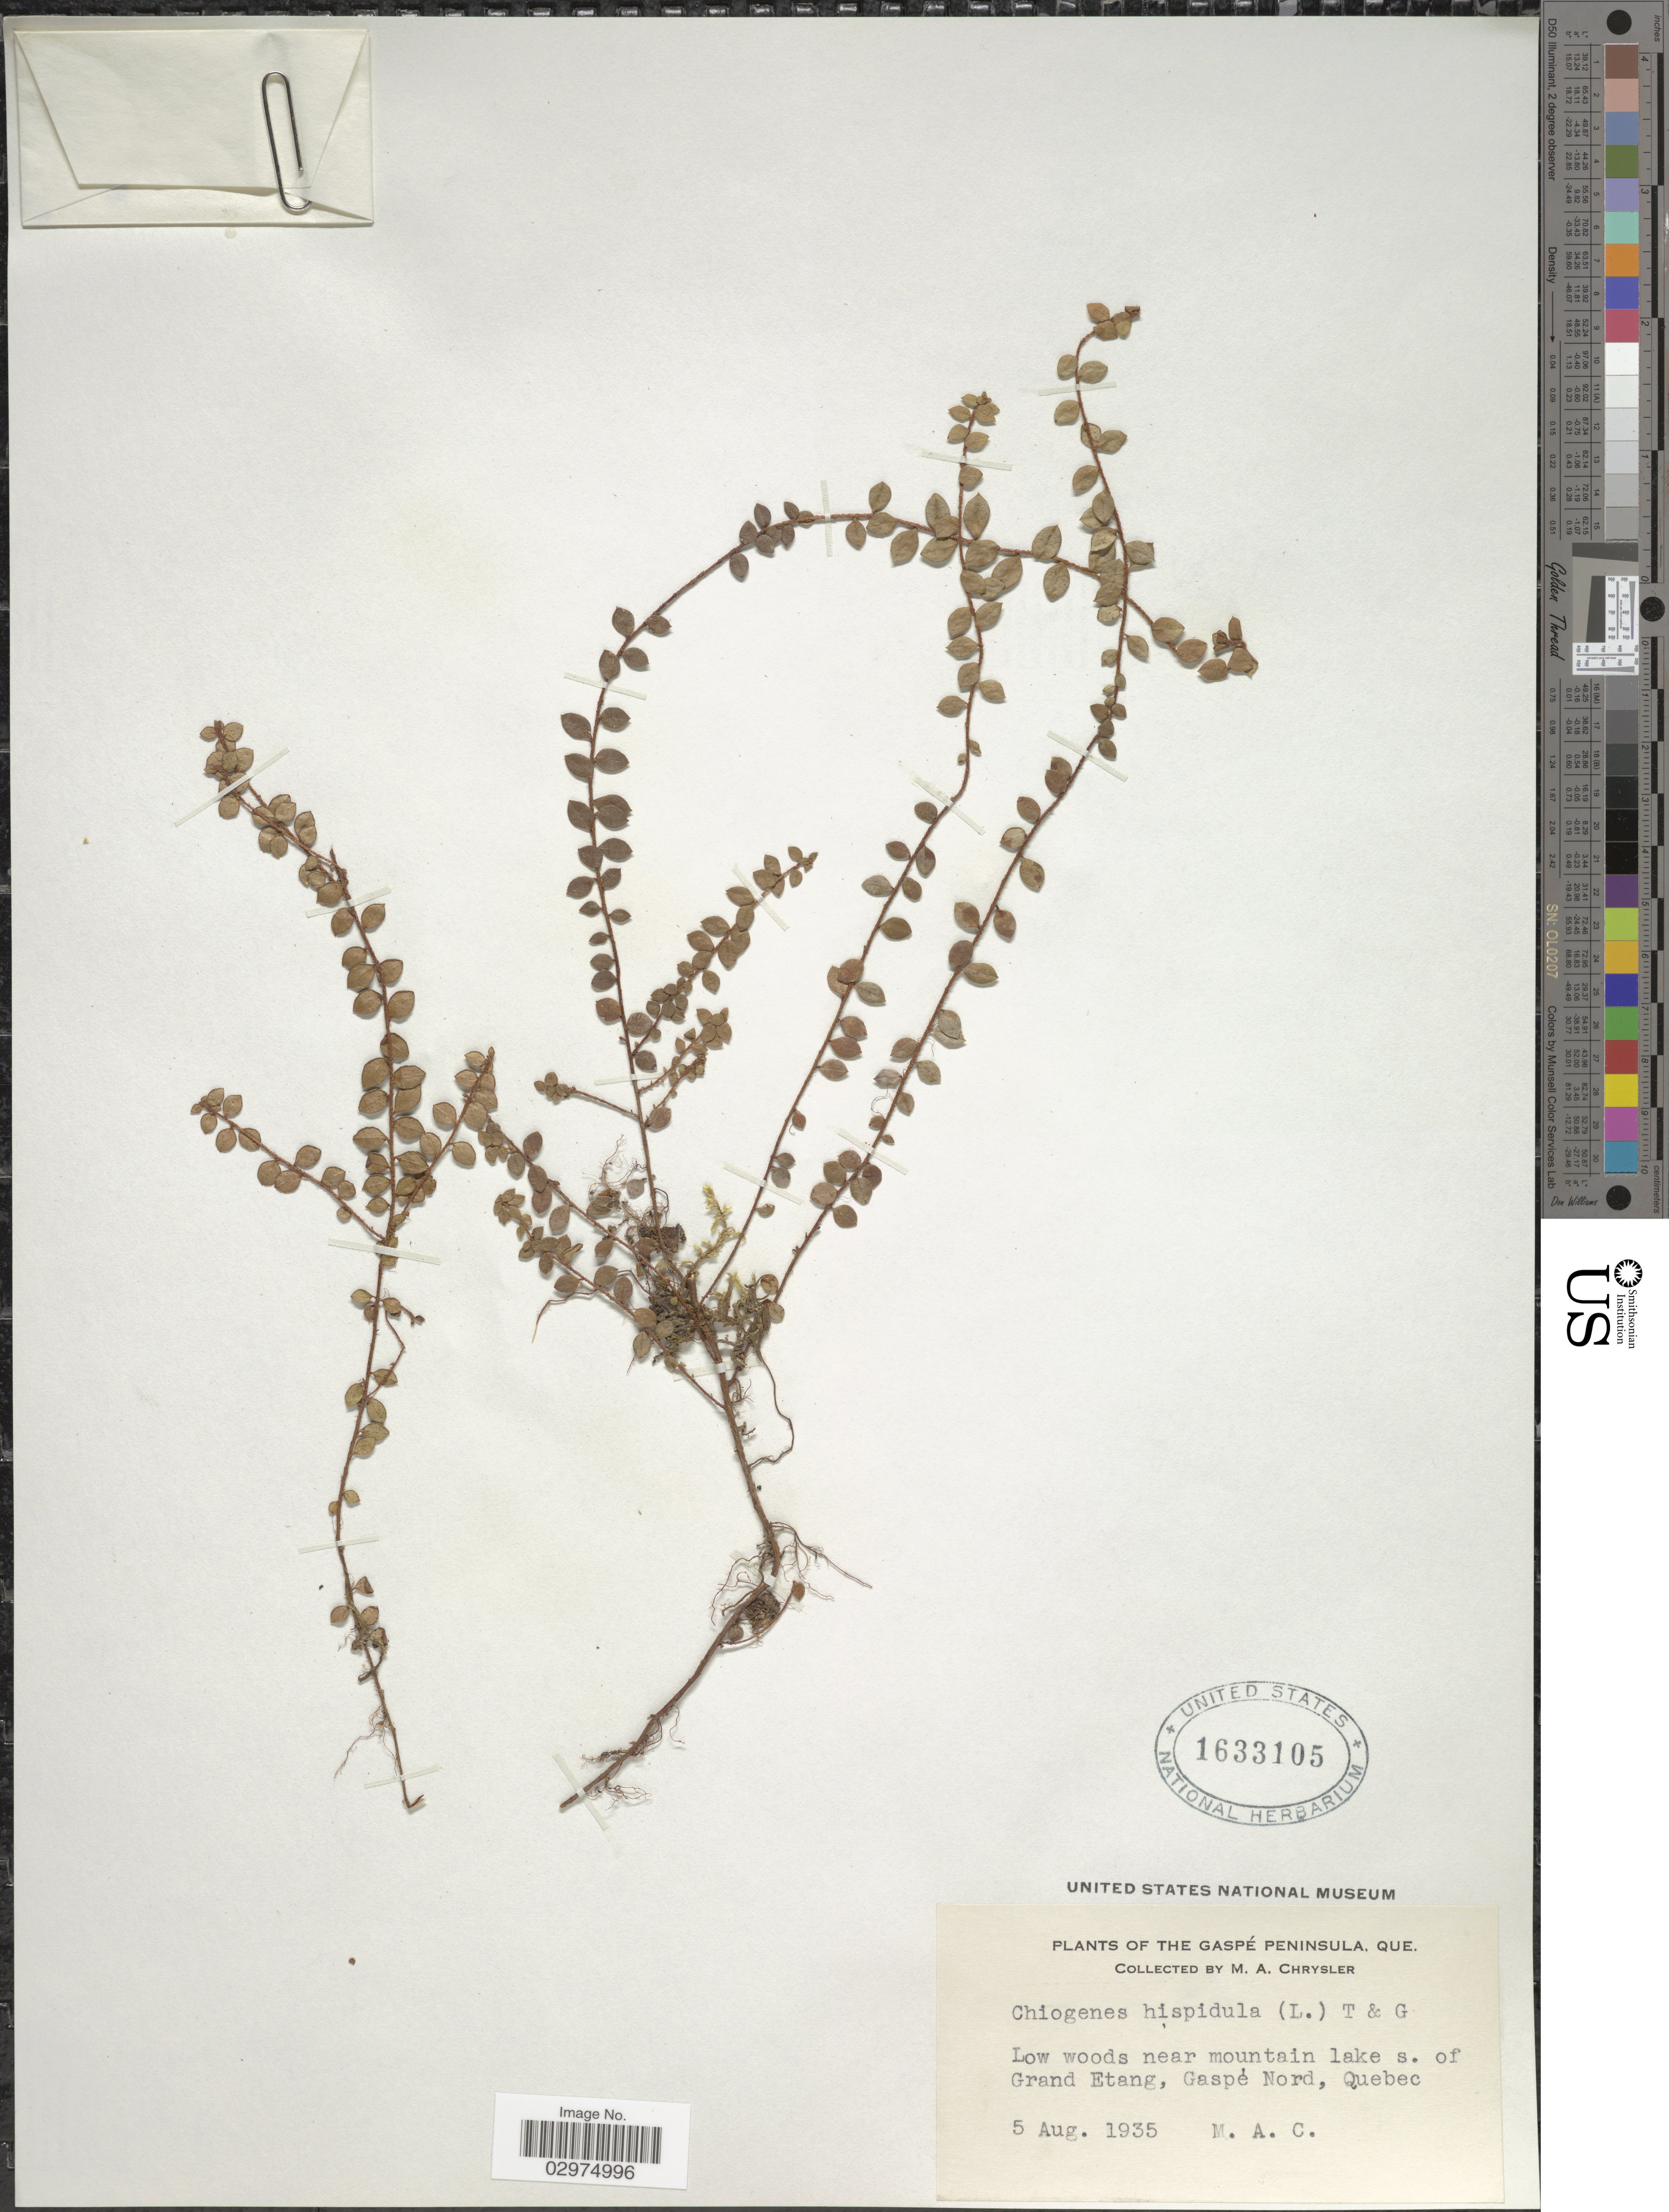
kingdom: Plantae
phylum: Tracheophyta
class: Magnoliopsida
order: Ericales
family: Ericaceae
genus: Gaultheria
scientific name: Gaultheria hispidula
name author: (L.) Muhl. ex Bigelow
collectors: M. Chrysler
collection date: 1935-08-05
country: Canada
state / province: Quebec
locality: Low woods near mountains lake s. of Grand Etang, Gaspé Nord.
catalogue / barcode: US 1633105